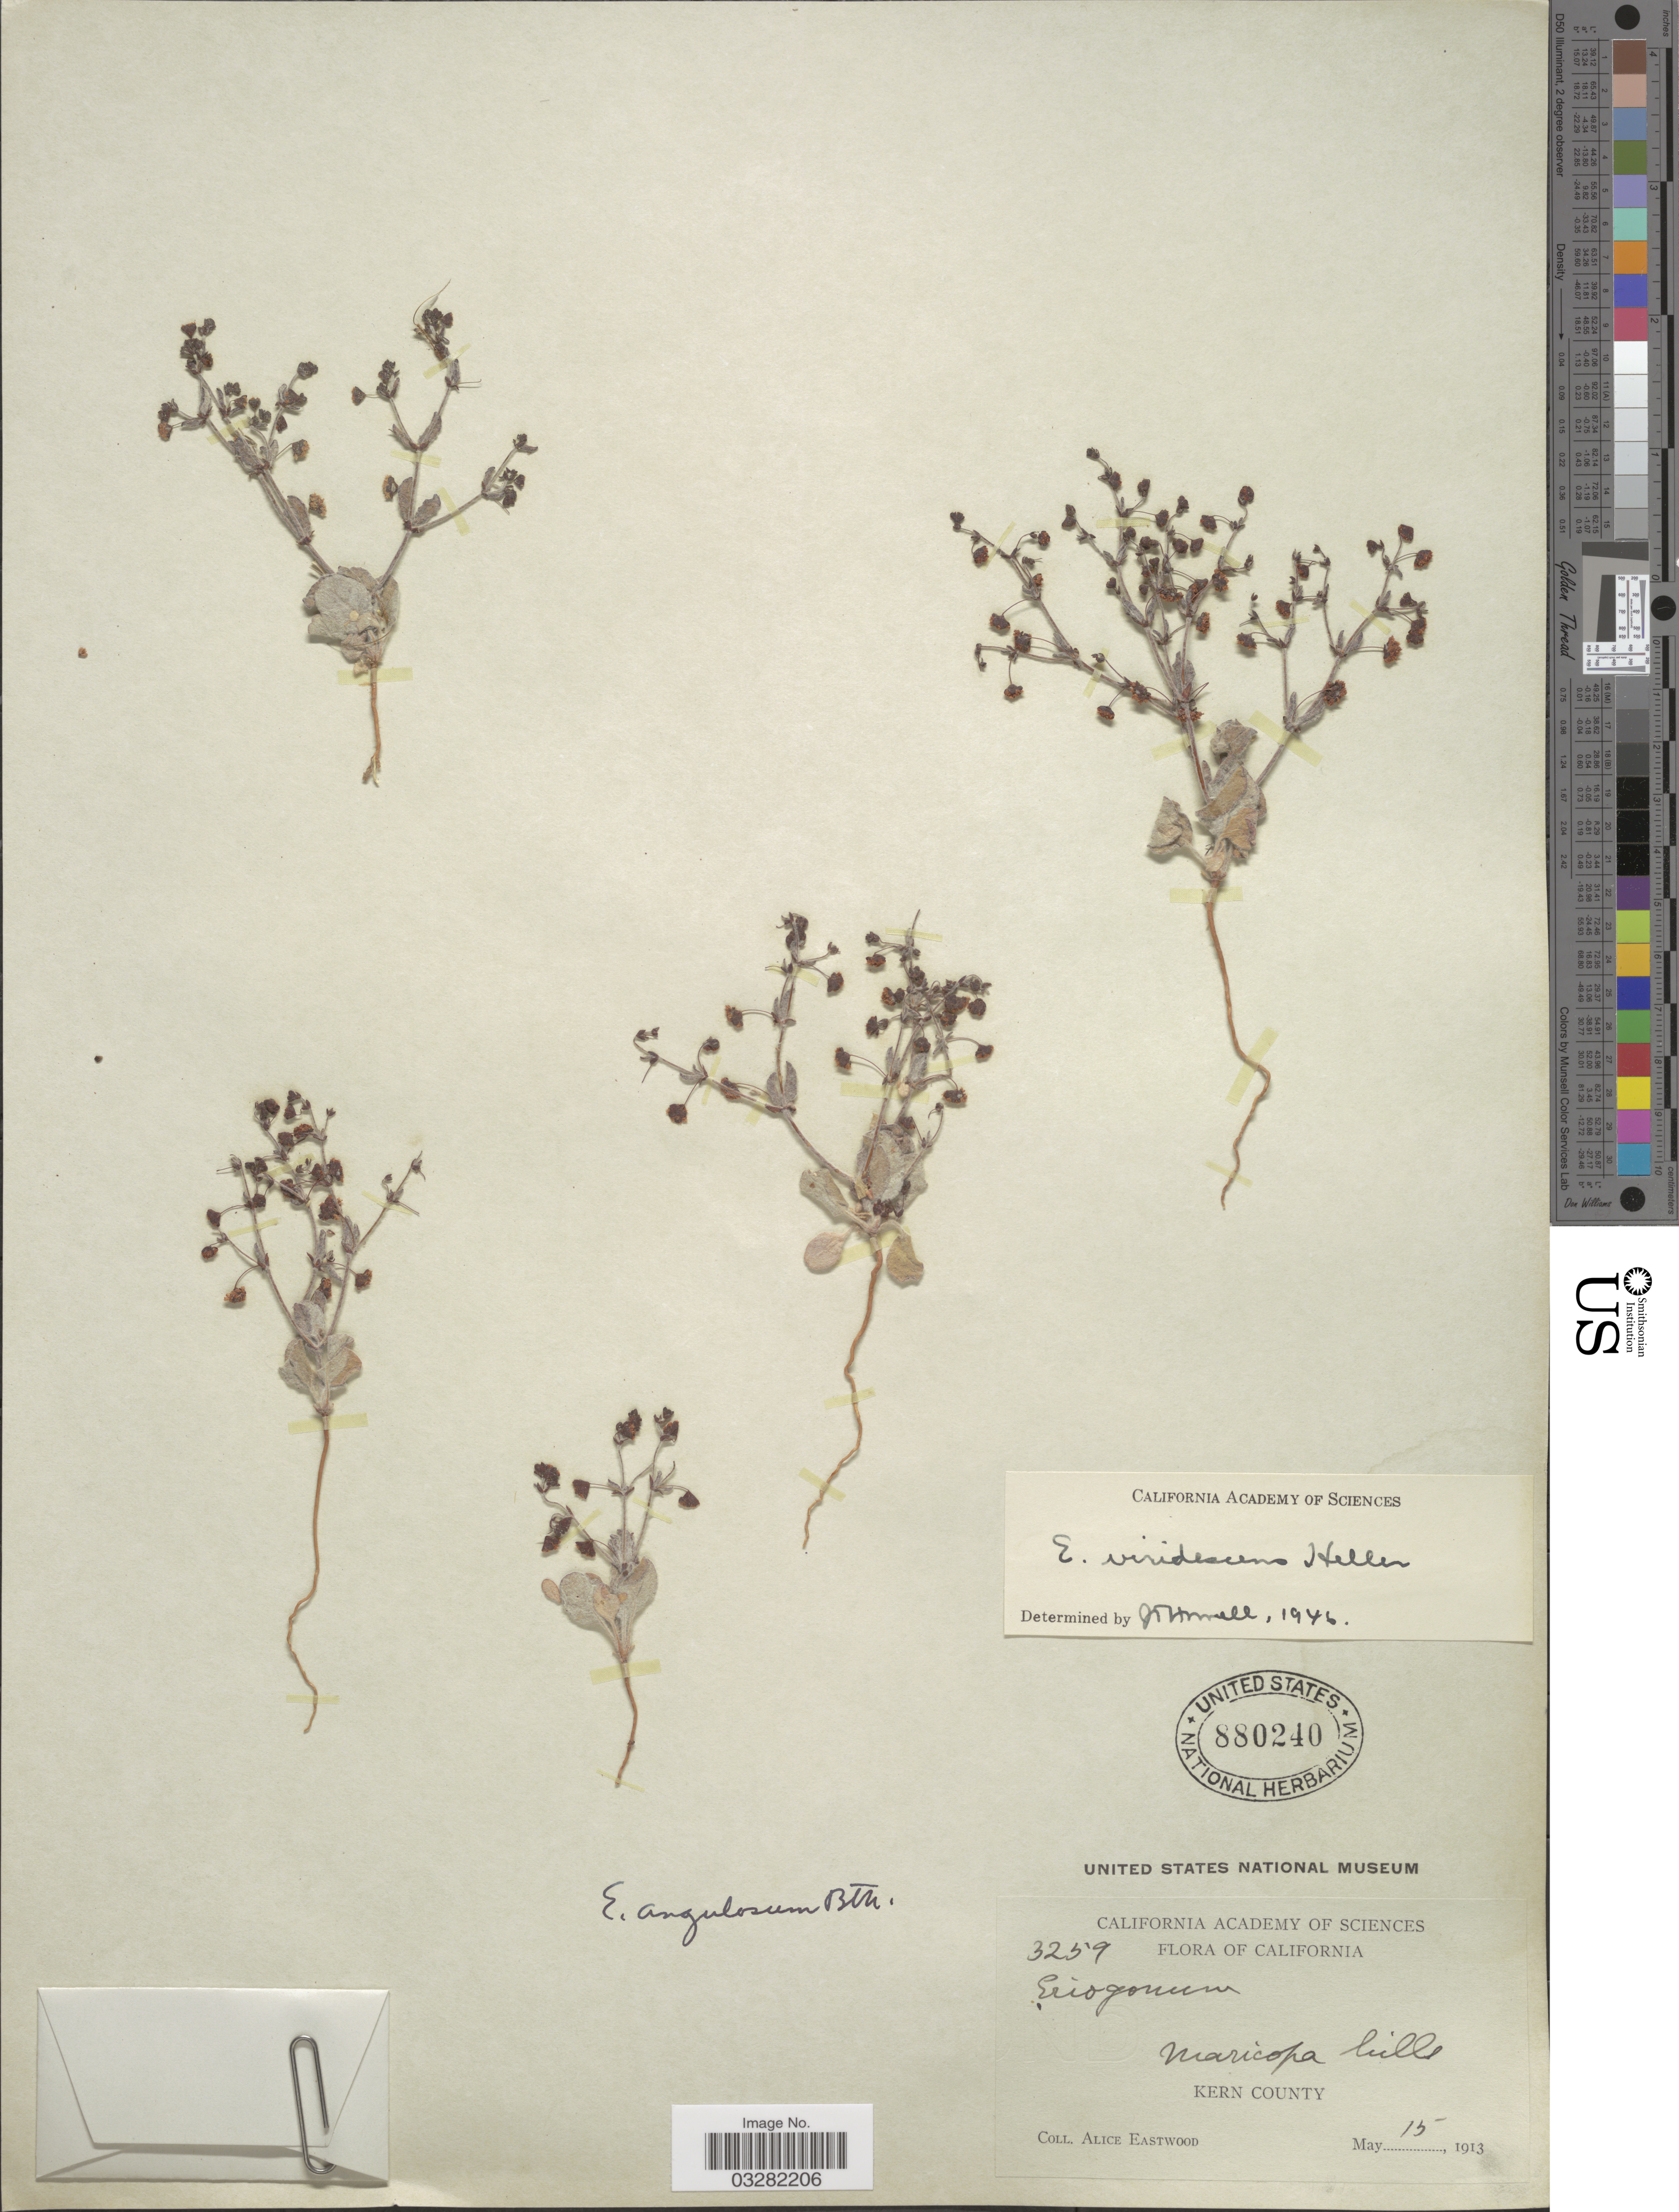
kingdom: Plantae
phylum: Tracheophyta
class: Magnoliopsida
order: Caryophyllales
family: Polygonaceae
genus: Eriogonum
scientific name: Eriogonum viridescens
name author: A. Heller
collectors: A. Eastwood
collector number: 3259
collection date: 1913-05-15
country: United States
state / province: California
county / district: Kern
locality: Maricopa hills, Kern County.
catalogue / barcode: US 880240